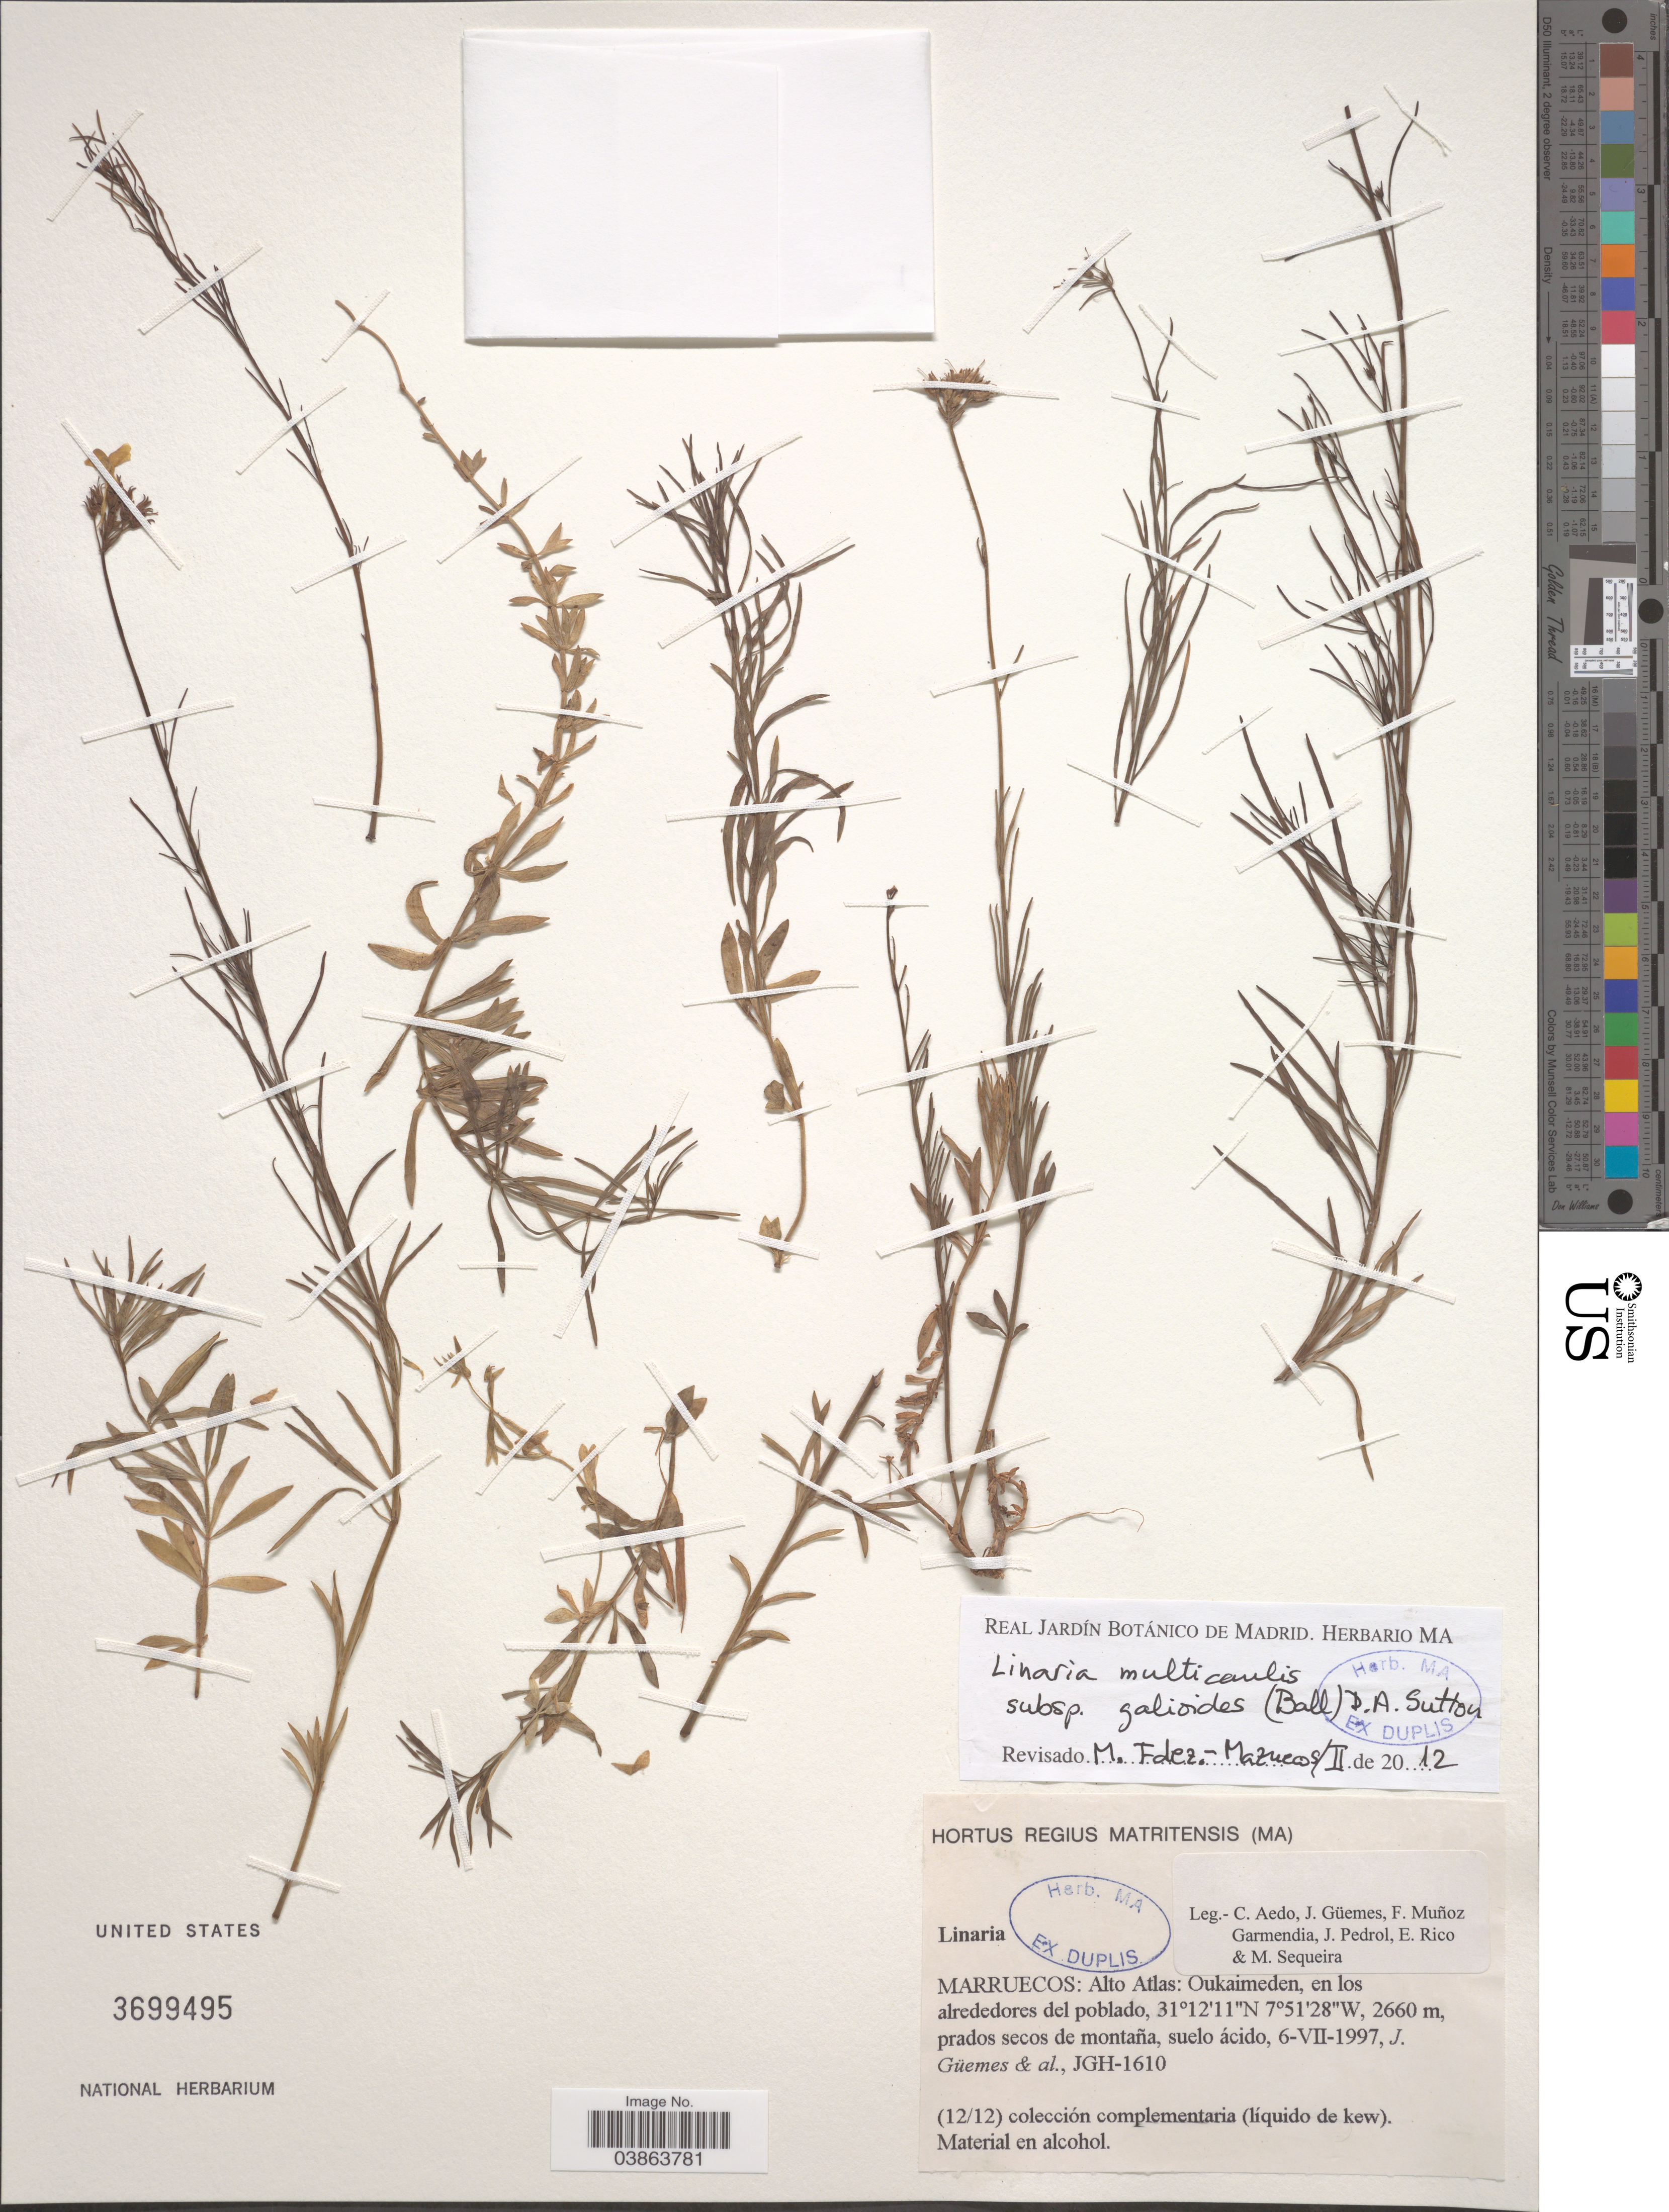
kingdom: Plantae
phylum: Tracheophyta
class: Magnoliopsida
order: Lamiales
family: Plantaginaceae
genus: Linaria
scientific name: Linaria multicaulis subsp. galioides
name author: (Ball) D.A. Sutton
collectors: J. Güemes & et al.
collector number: JGH-1610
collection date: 1997-07-06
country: Morocco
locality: Marruecos: Alto Atlas: Oukaimeden.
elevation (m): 2660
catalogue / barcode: US 3699495